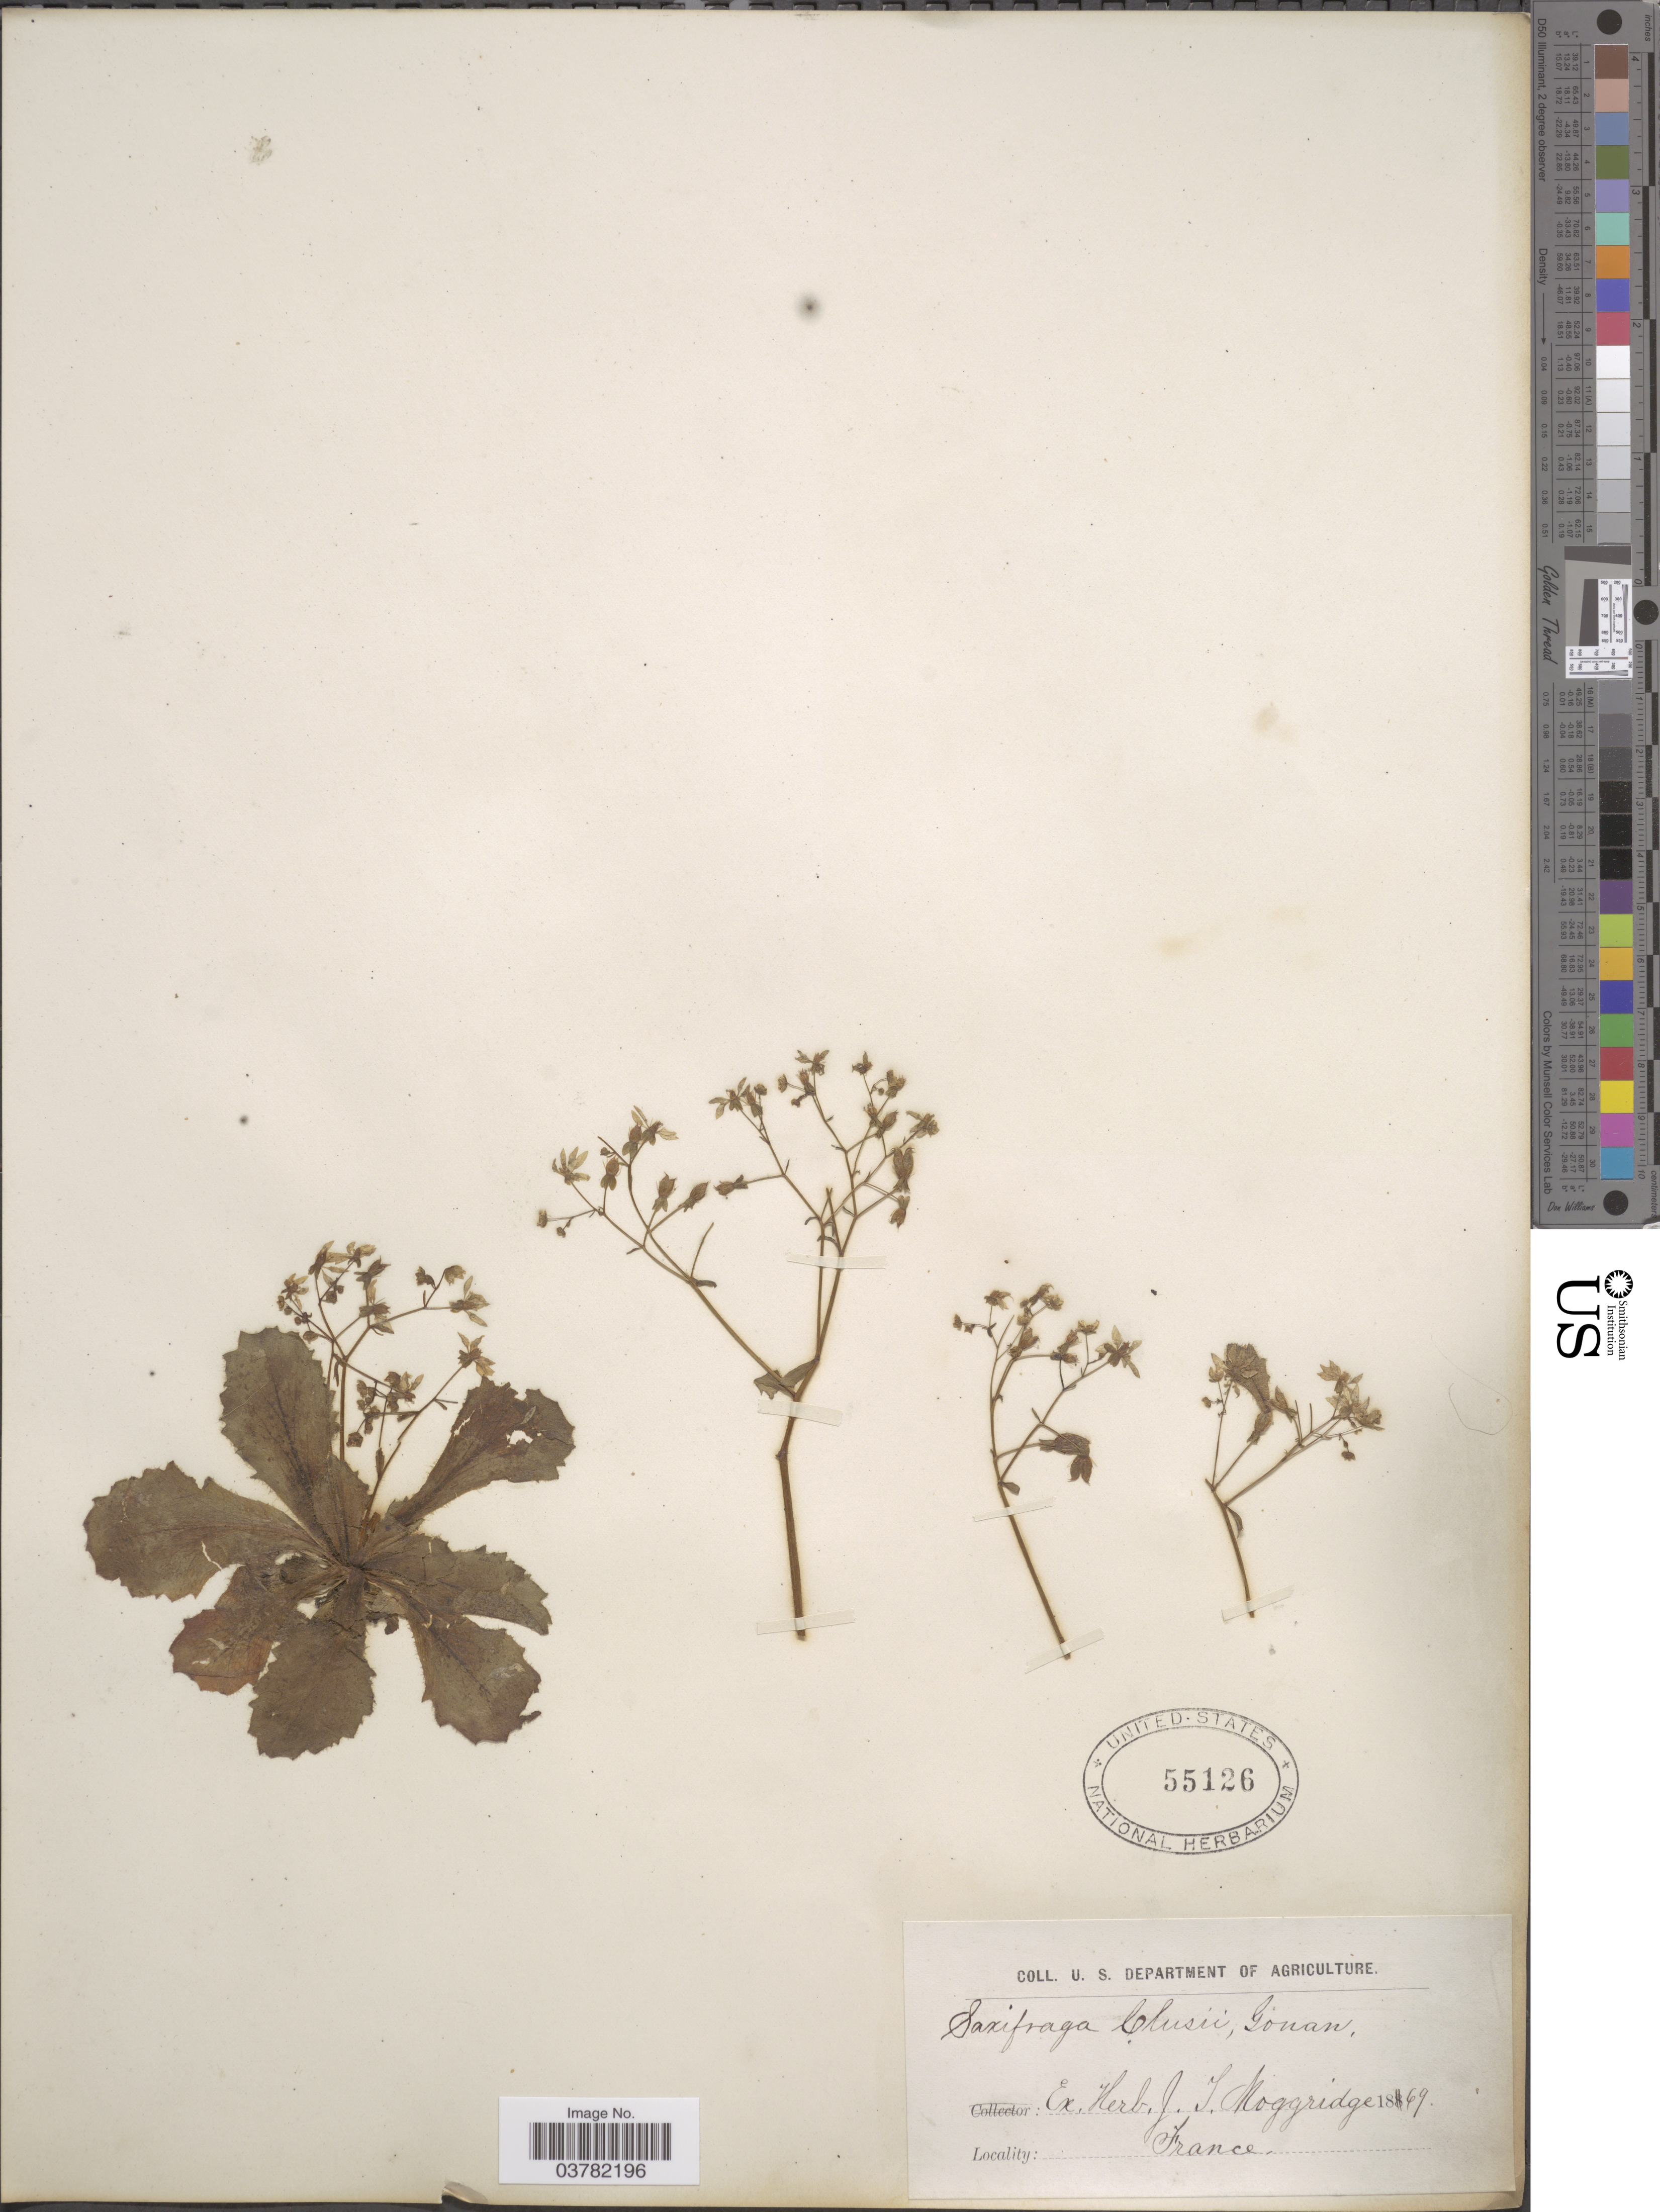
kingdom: Plantae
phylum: Tracheophyta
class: Magnoliopsida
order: Saxifragales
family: Saxifragaceae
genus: Micranthes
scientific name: Micranthes clusii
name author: (Gouan) Fern. Prieto et al.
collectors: ex herb. J.T. Moggridge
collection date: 1869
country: France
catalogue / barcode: US 55126